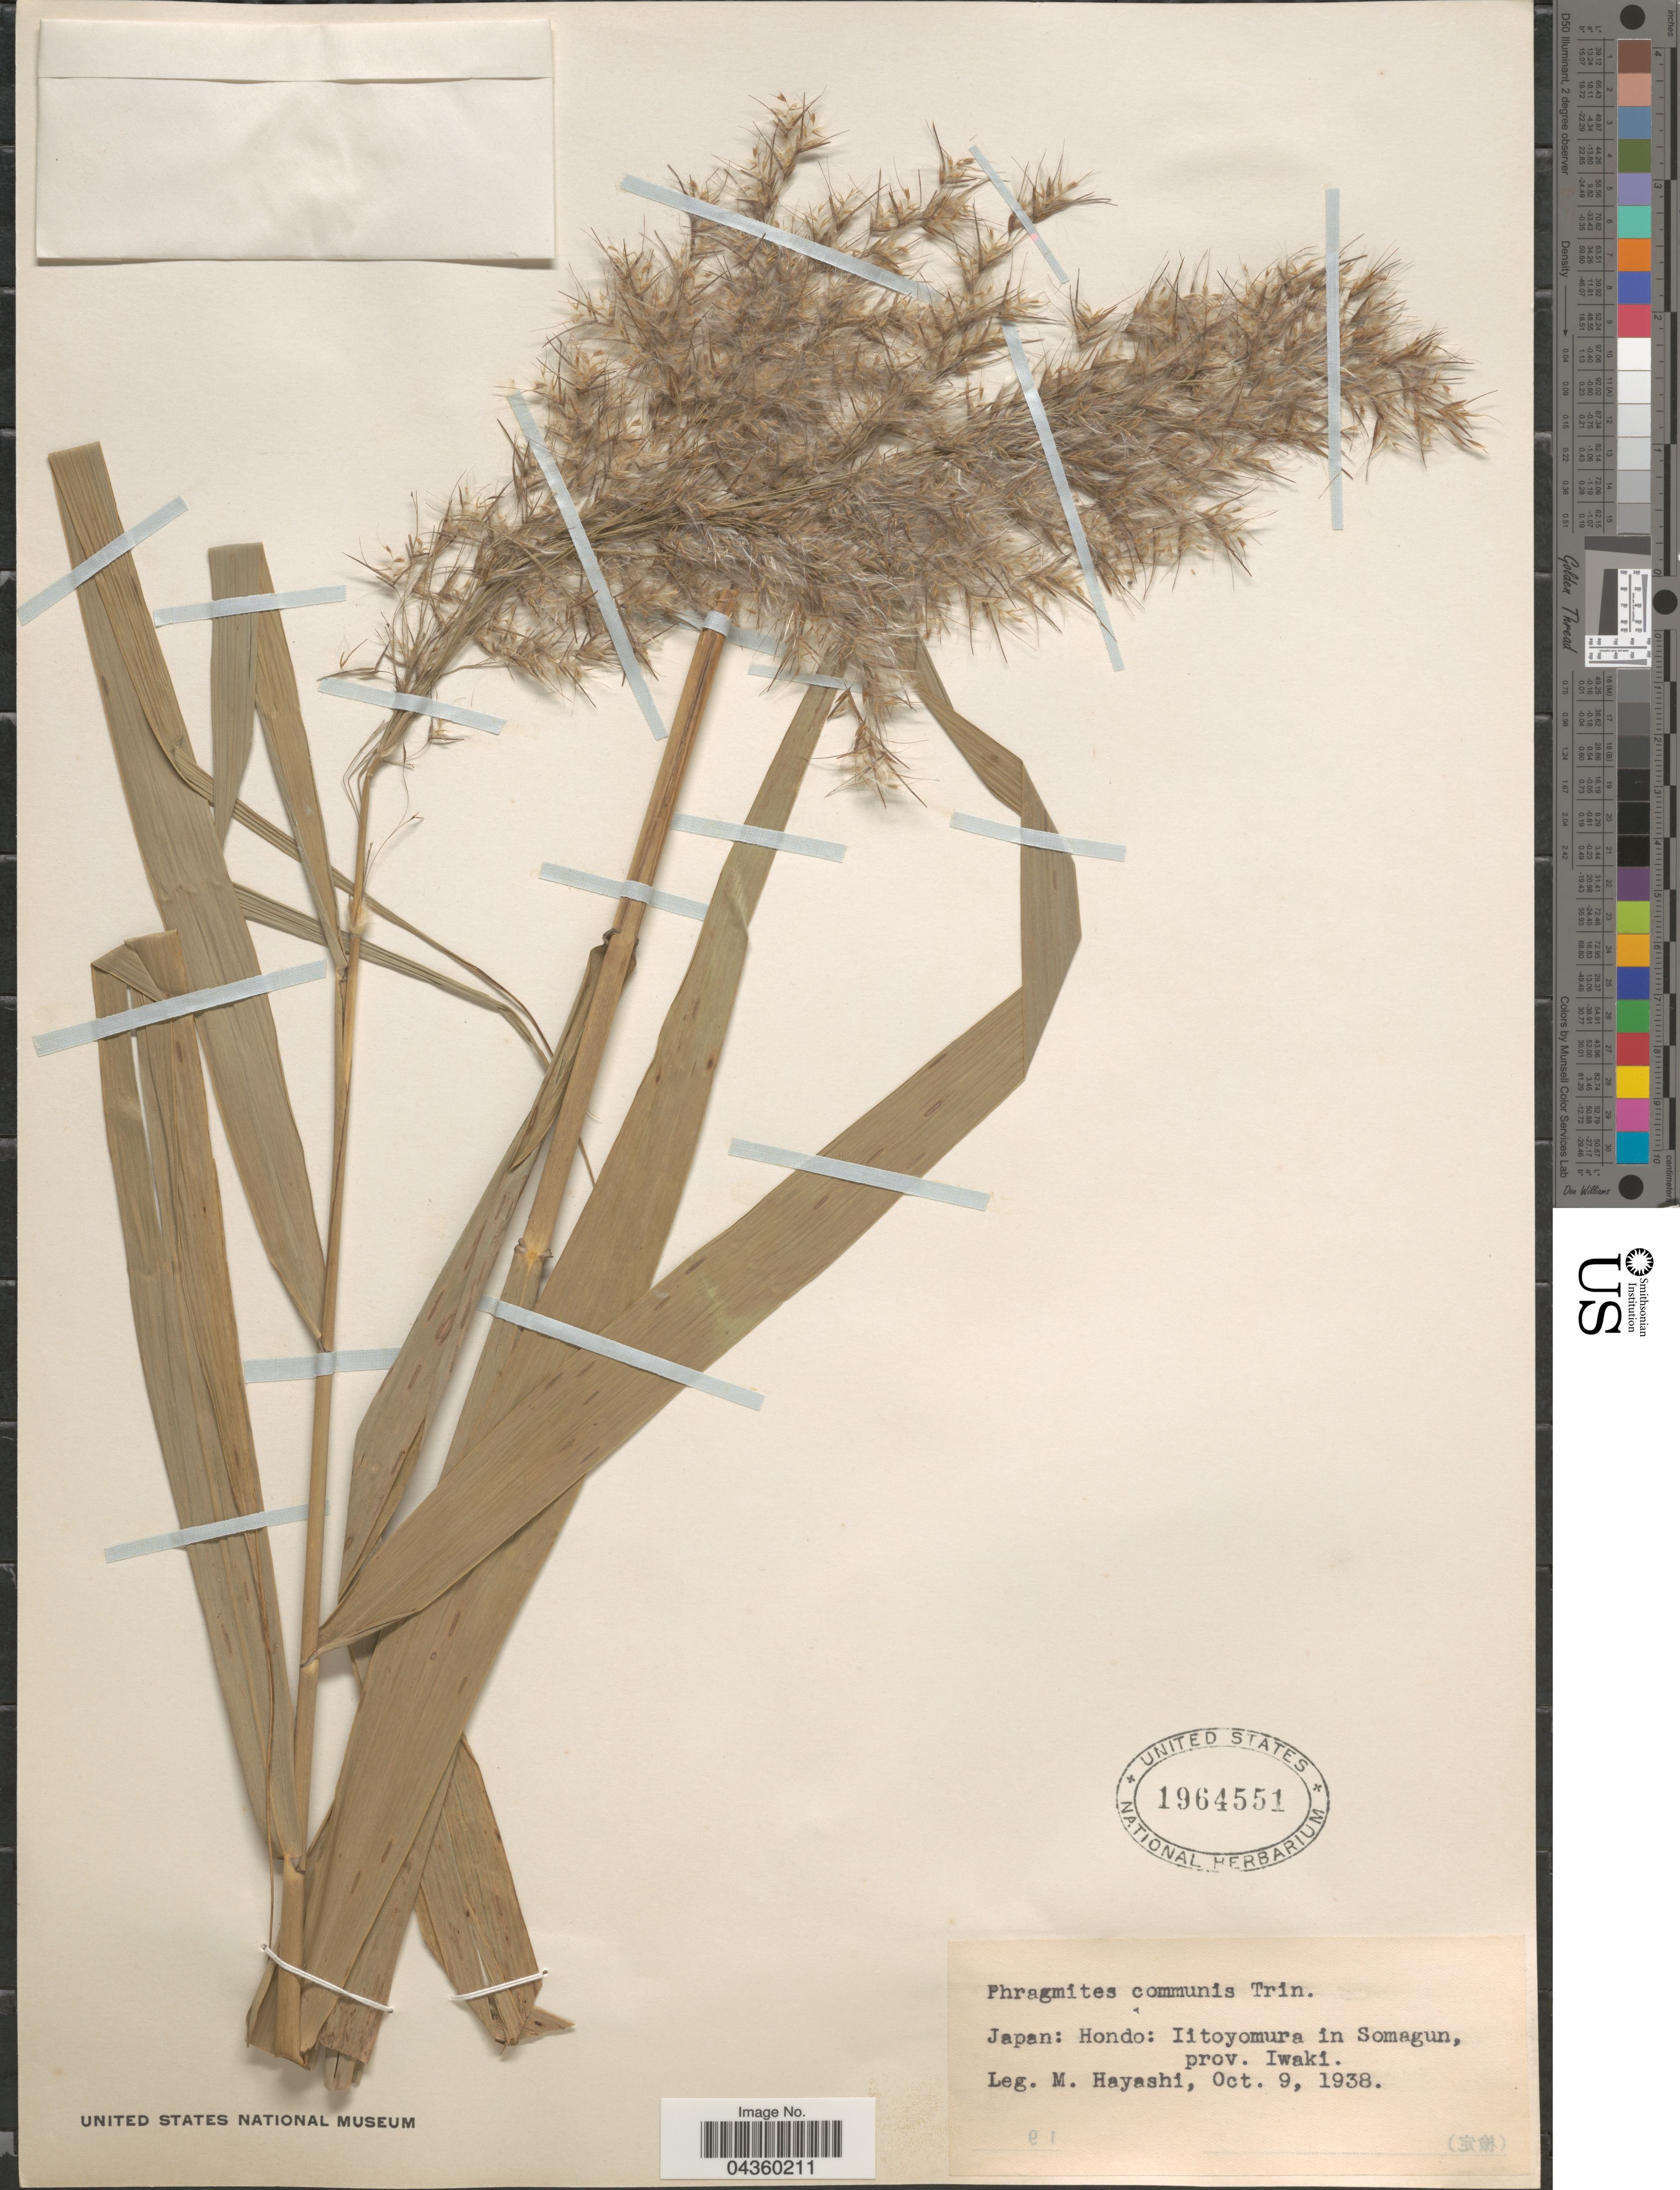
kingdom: Plantae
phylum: Tracheophyta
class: Liliopsida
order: Poales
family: Poaceae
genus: Phragmites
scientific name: Phragmites australis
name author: (Cav.) Trin. ex Steud.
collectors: Hayashi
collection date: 1938-10-09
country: Japan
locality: Hondo: Iitoyomura in Somagun, prov. Iwaki.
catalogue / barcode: US 1964551